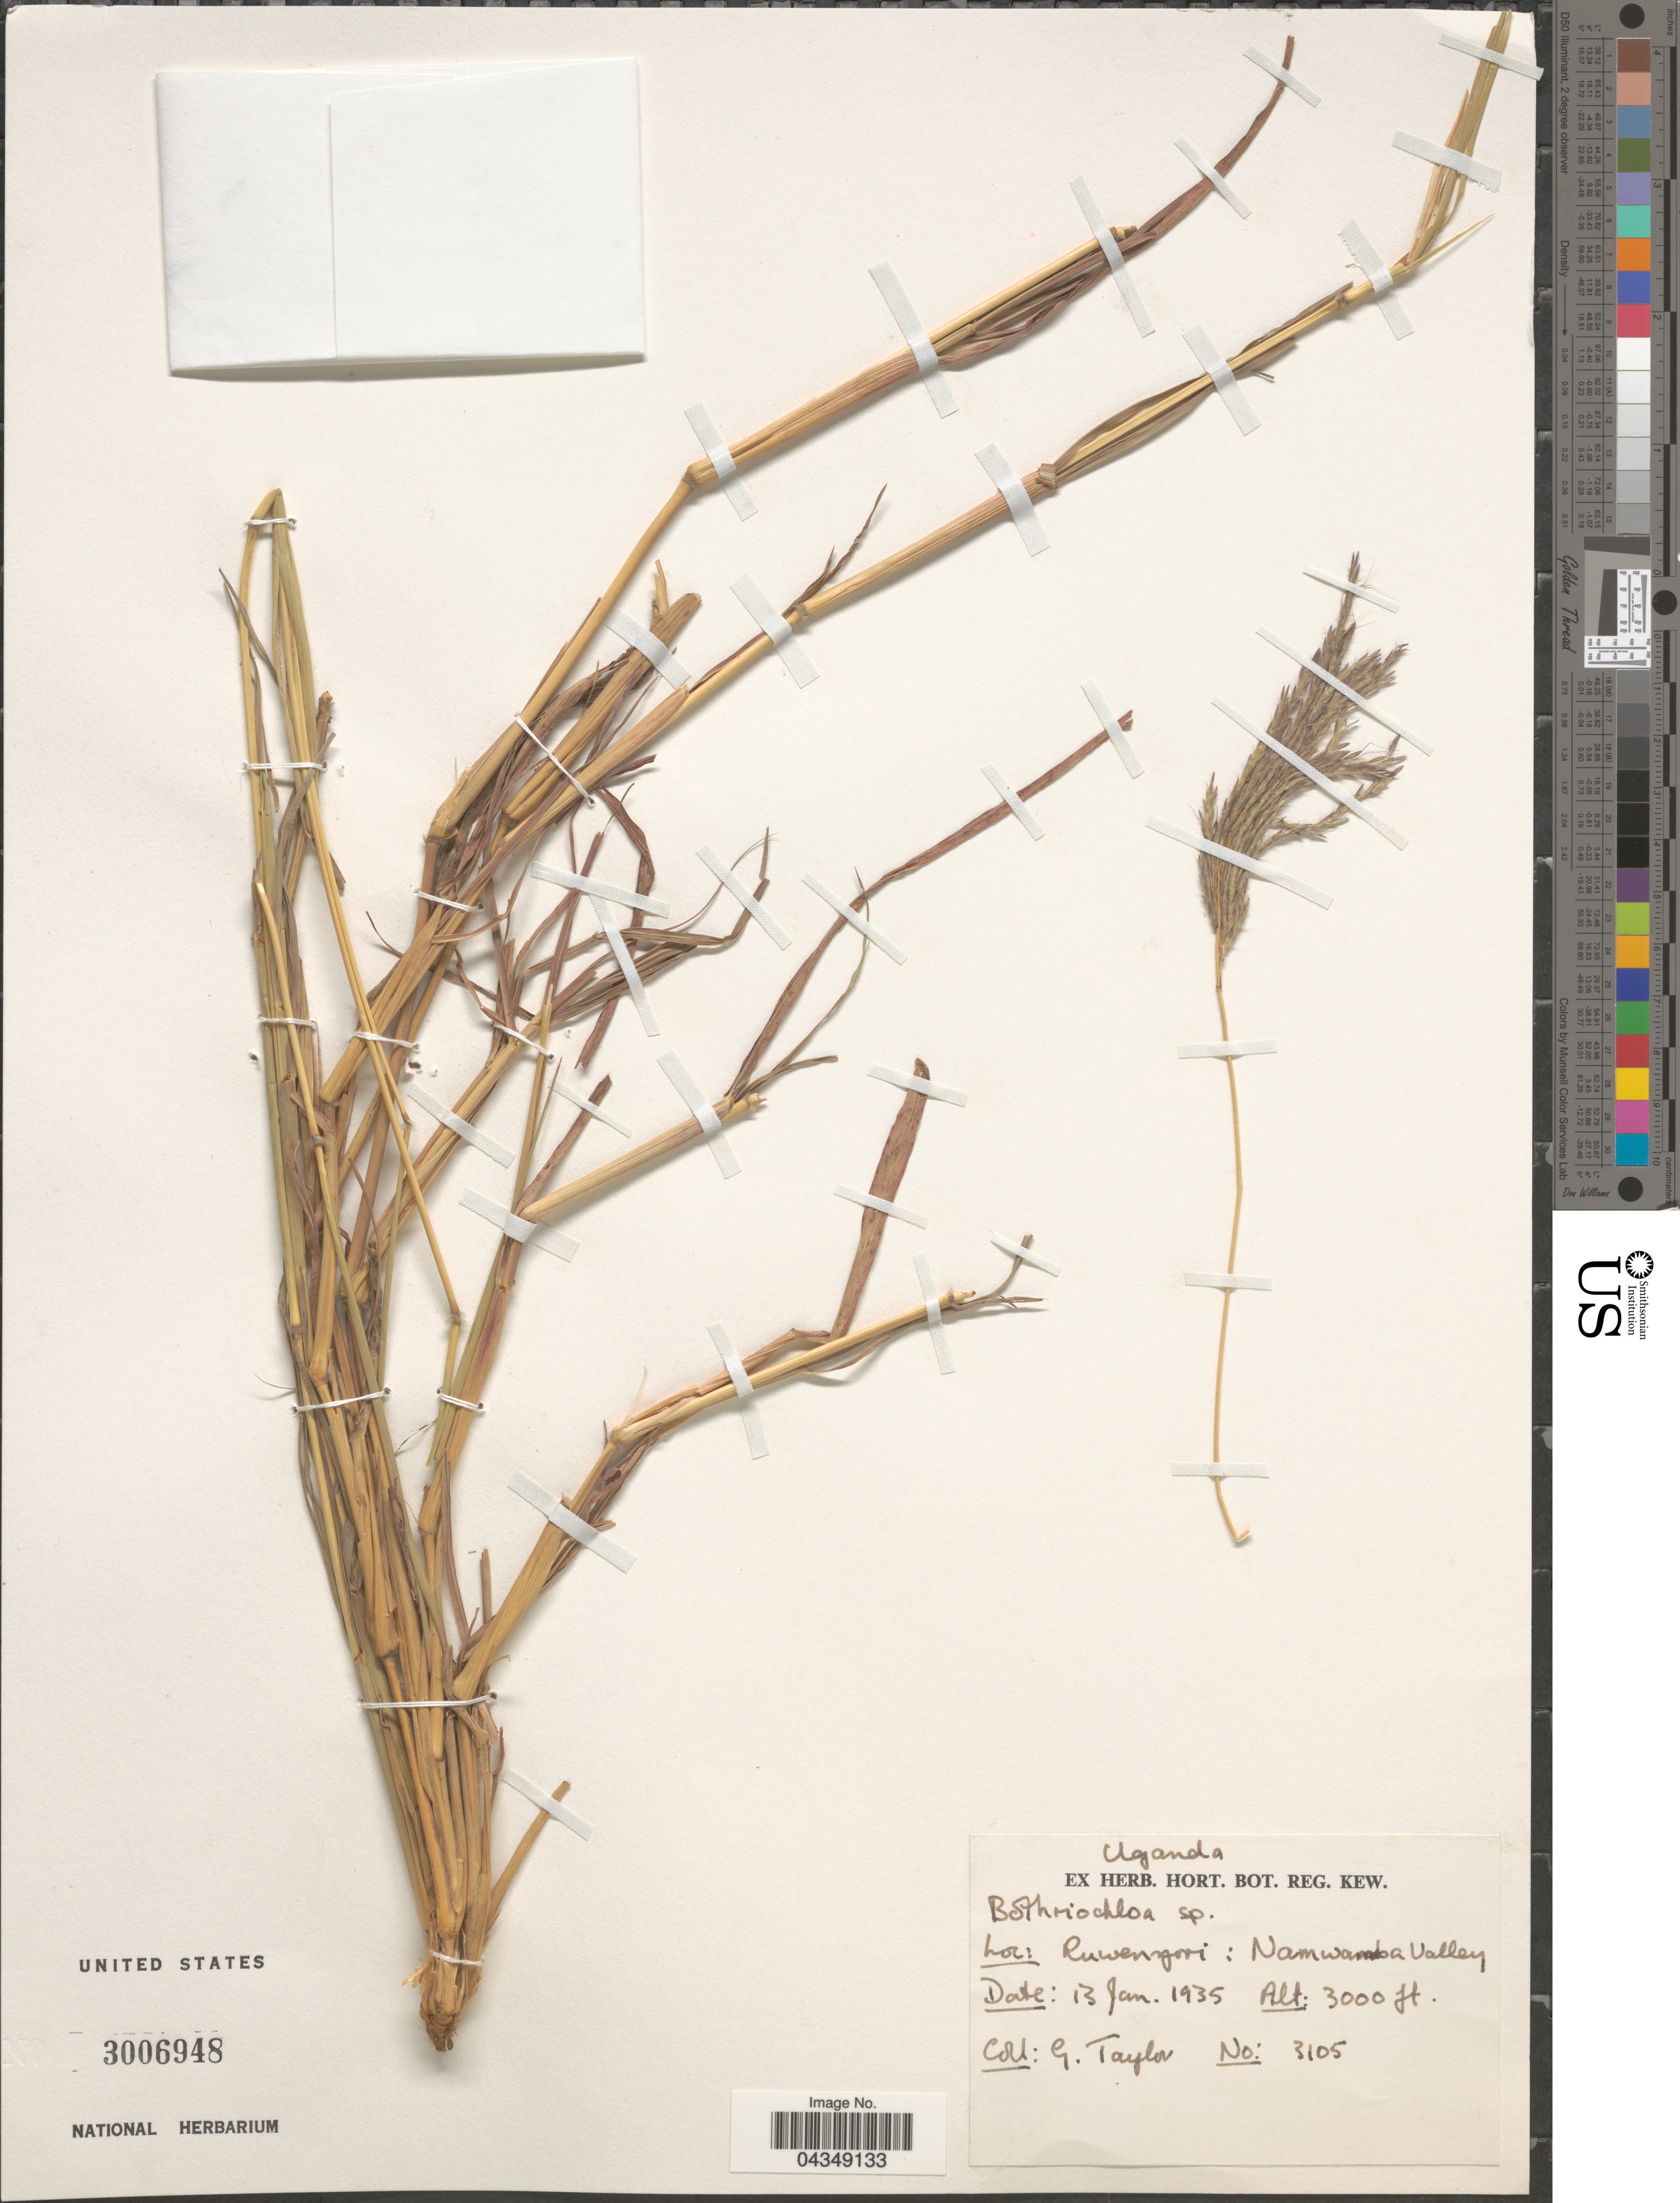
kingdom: Plantae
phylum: Tracheophyta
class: Liliopsida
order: Poales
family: Poaceae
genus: Bothriochloa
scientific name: Bothriochloa sp.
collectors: G. Taylor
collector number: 3105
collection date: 1935-01-13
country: Uganda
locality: Ruwengori: Namwamba Valley.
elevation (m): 914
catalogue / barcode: US 3006948